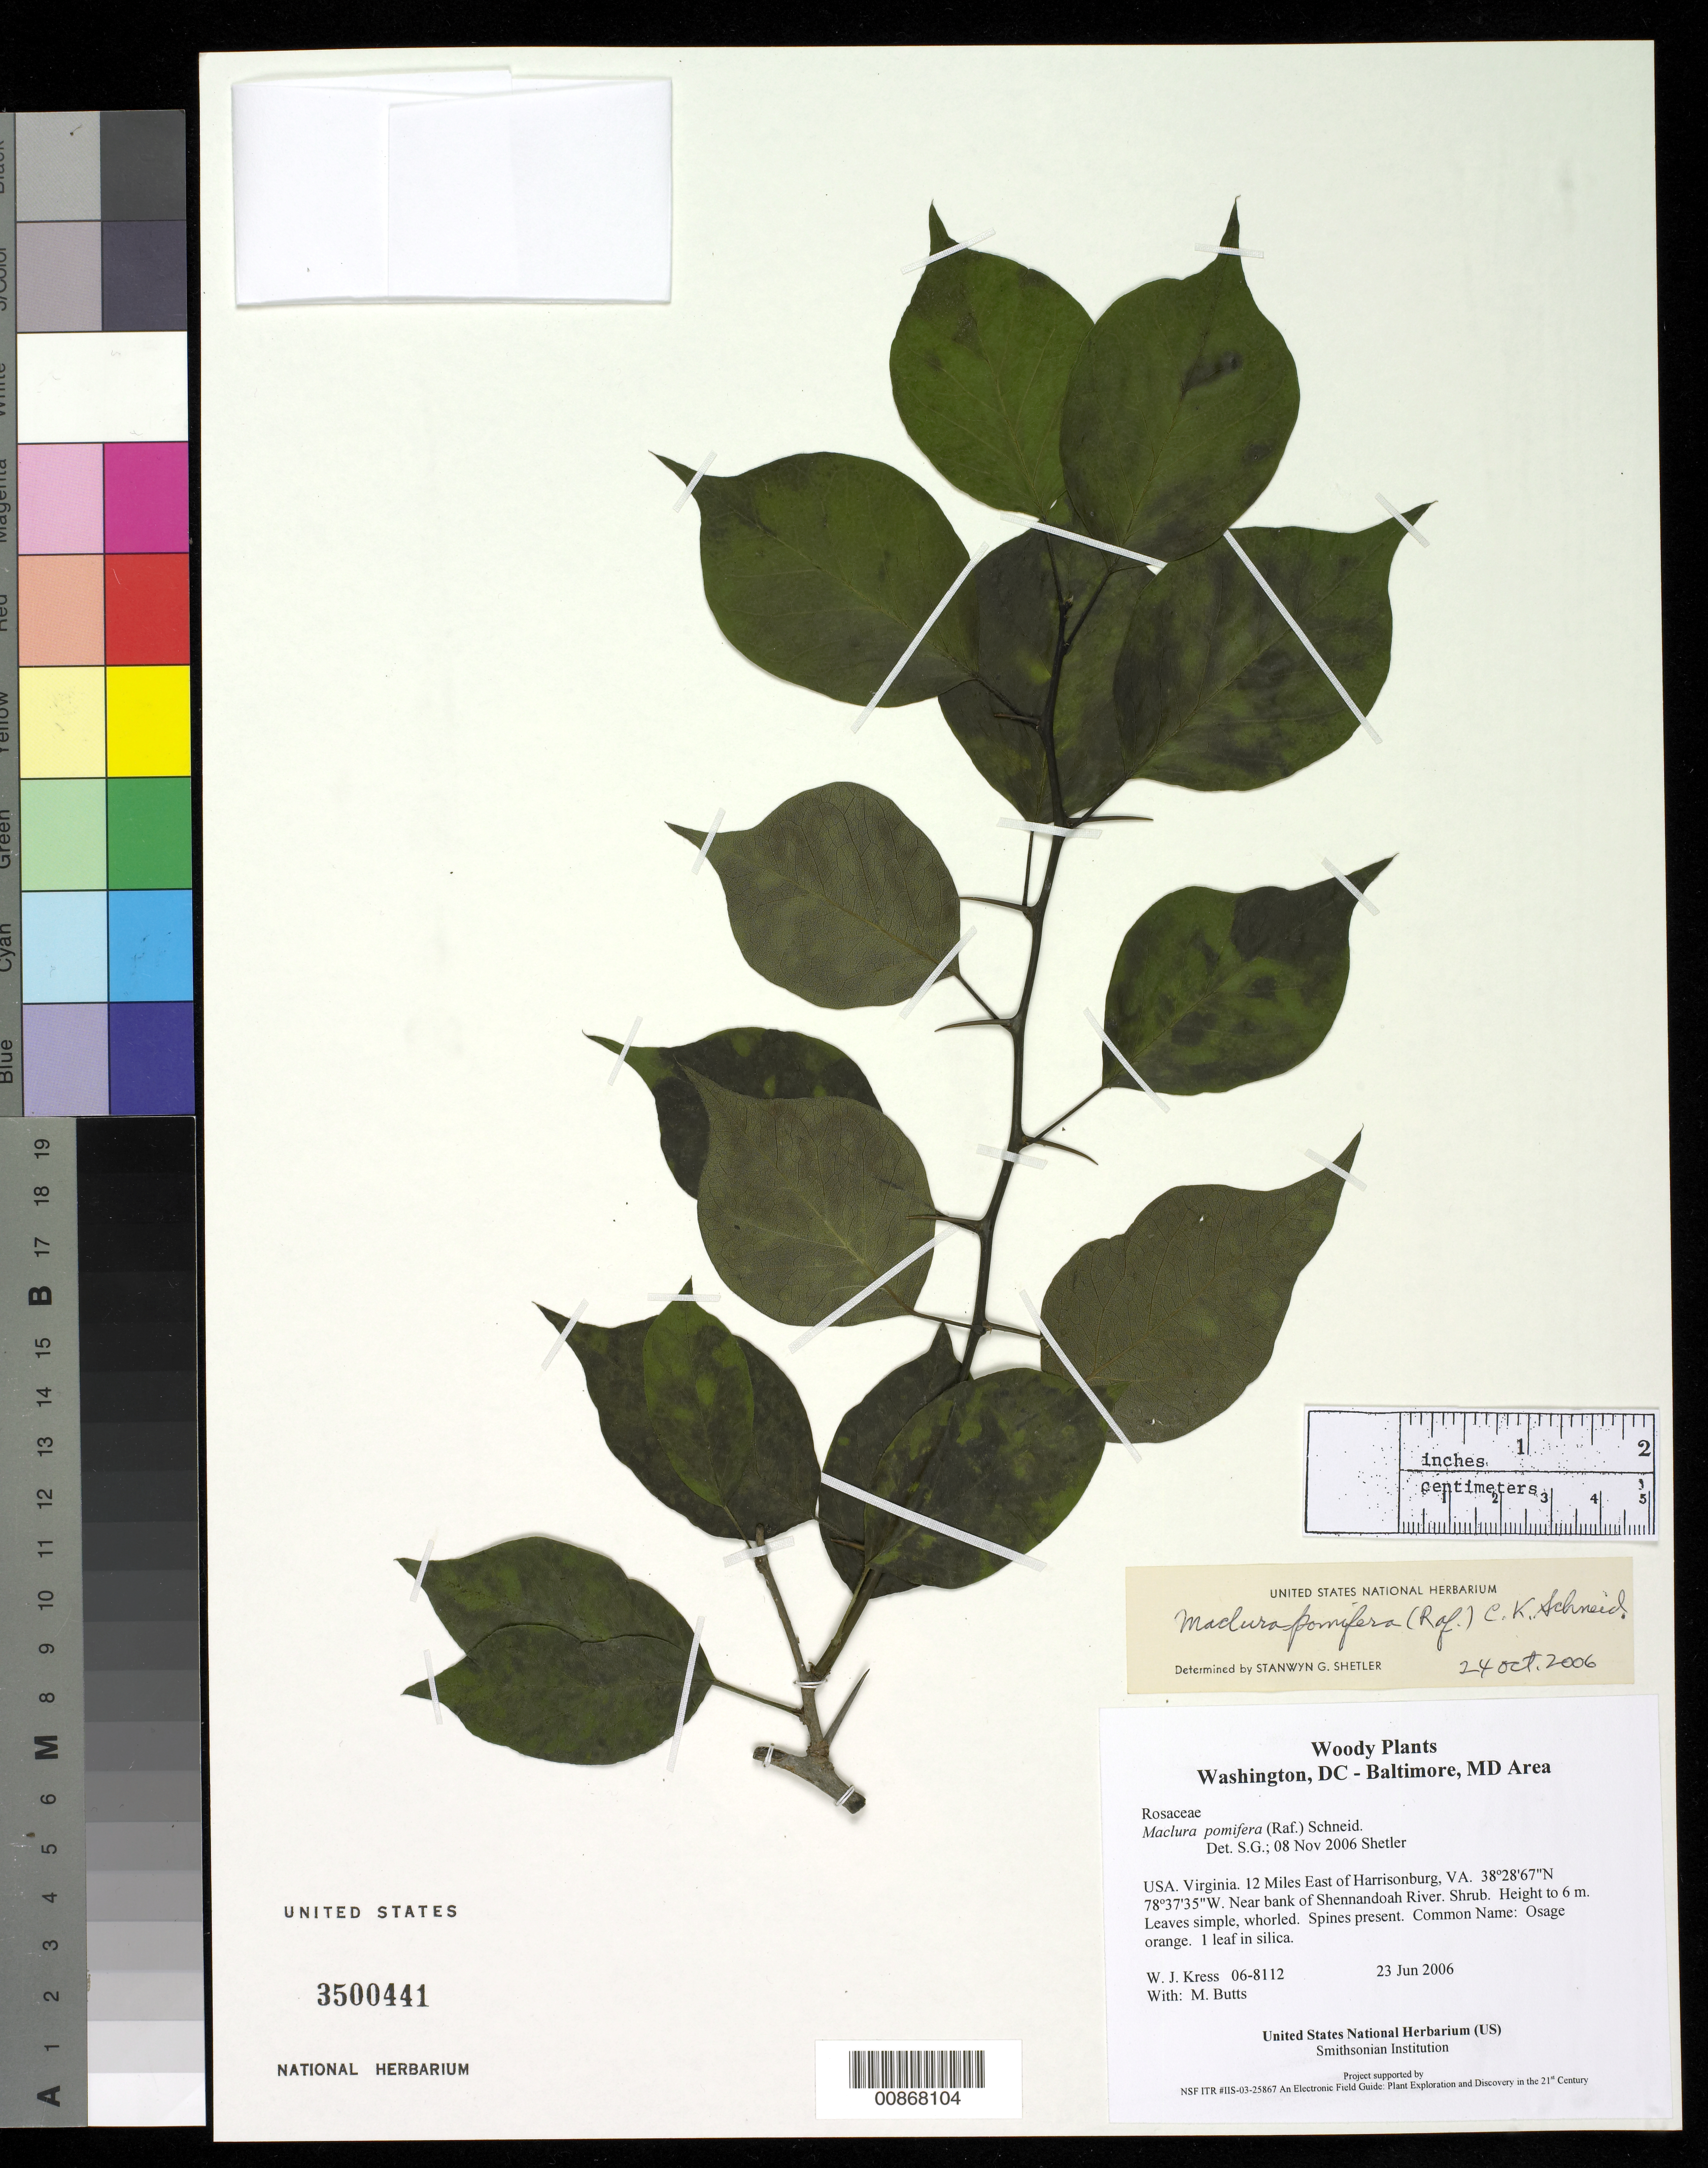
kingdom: Plantae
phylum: Tracheophyta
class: Magnoliopsida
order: Rosales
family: Moraceae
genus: Maclura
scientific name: Maclura pomifera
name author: (Raf.) C.K. Schneid.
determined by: Shetler, Stanwyn G., (US), NMNH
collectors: W. J. Kress & M. B. Butts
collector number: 06-8112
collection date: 2006-06-23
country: United States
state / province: Virginia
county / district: Rockingham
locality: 12 mi. E of Harrisonburg, VA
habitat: Near bank of Shennandoah River.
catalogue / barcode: US 3500441